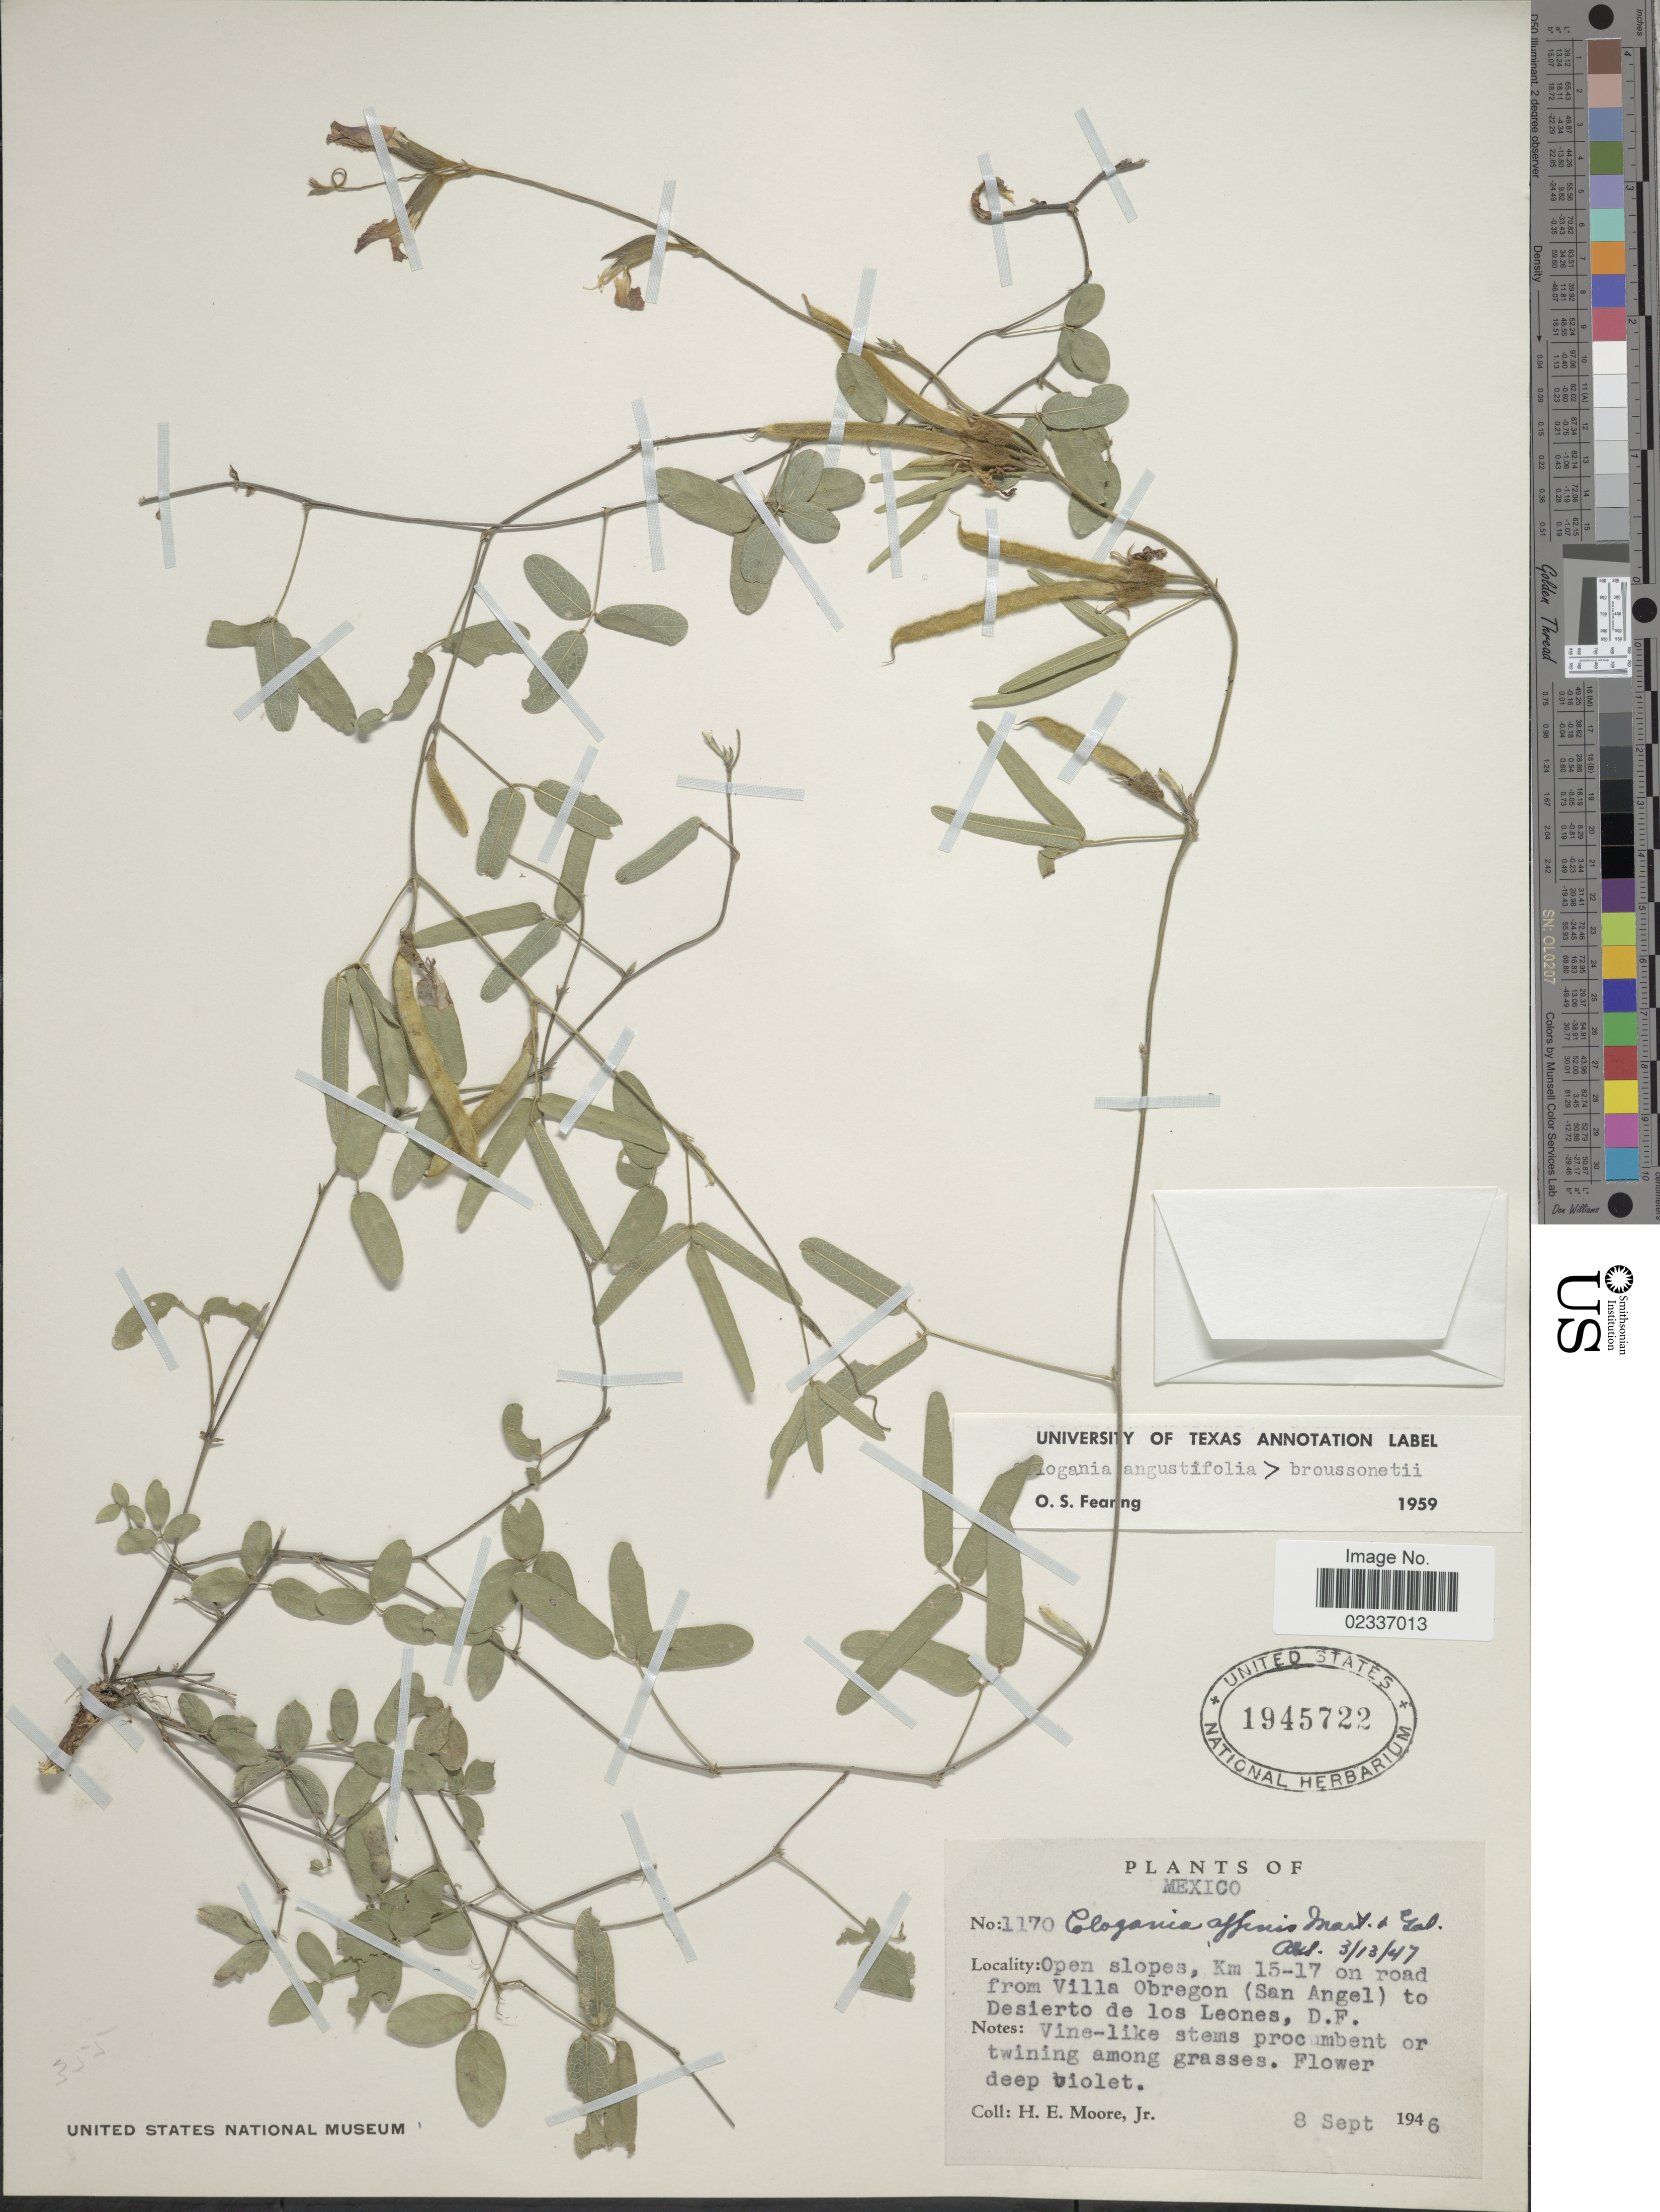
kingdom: Plantae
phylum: Tracheophyta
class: Magnoliopsida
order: Fabales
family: Fabaceae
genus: Cologania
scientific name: Cologania angustifolia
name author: Kunth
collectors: H. Moore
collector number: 1170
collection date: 1946-09-08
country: Mexico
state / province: Distrito Federal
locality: Km 15-17 on road from Villa Obregon (San Angel) to Desierto de los Leones. D. F.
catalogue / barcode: US 1945722